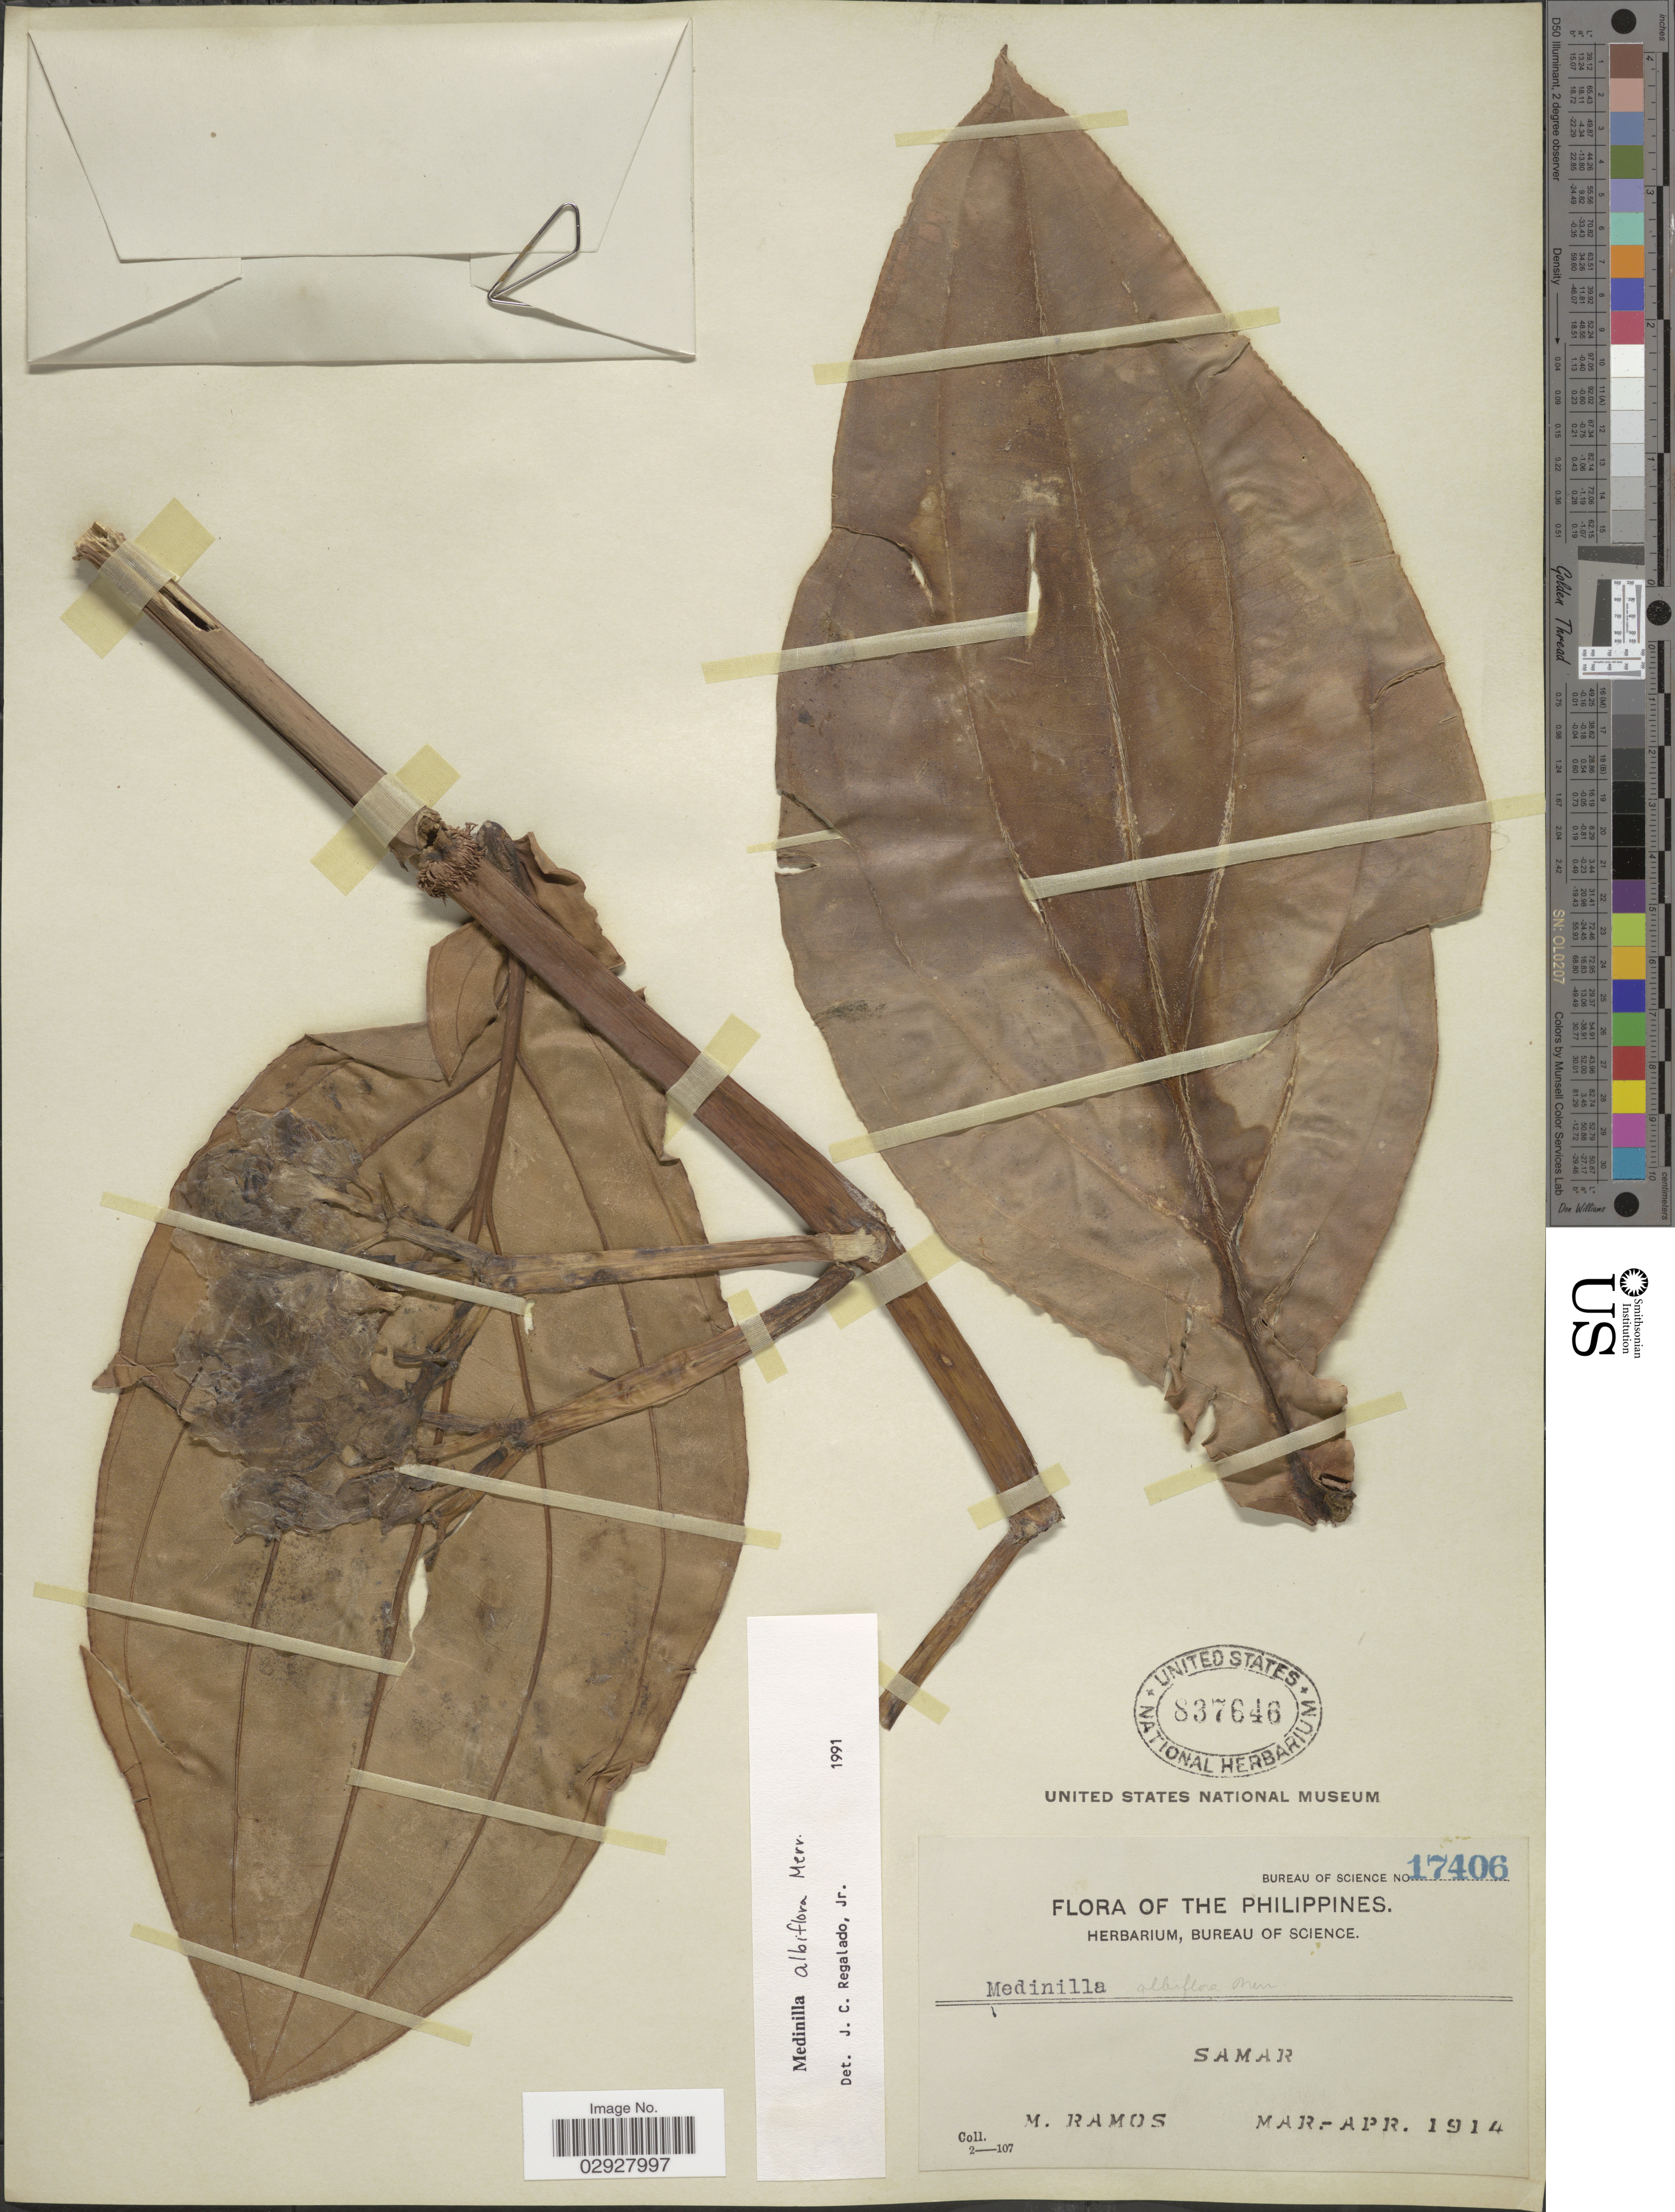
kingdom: Plantae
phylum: Tracheophyta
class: Magnoliopsida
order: Myrtales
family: Melastomataceae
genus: Medinilla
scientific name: Medinilla albiflora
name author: H. Perrier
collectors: M. Ramos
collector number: Bureau of Science 17406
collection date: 1914-03/1914-04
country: Philippines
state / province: Eastern Visayas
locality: Samar.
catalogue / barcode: US 937646